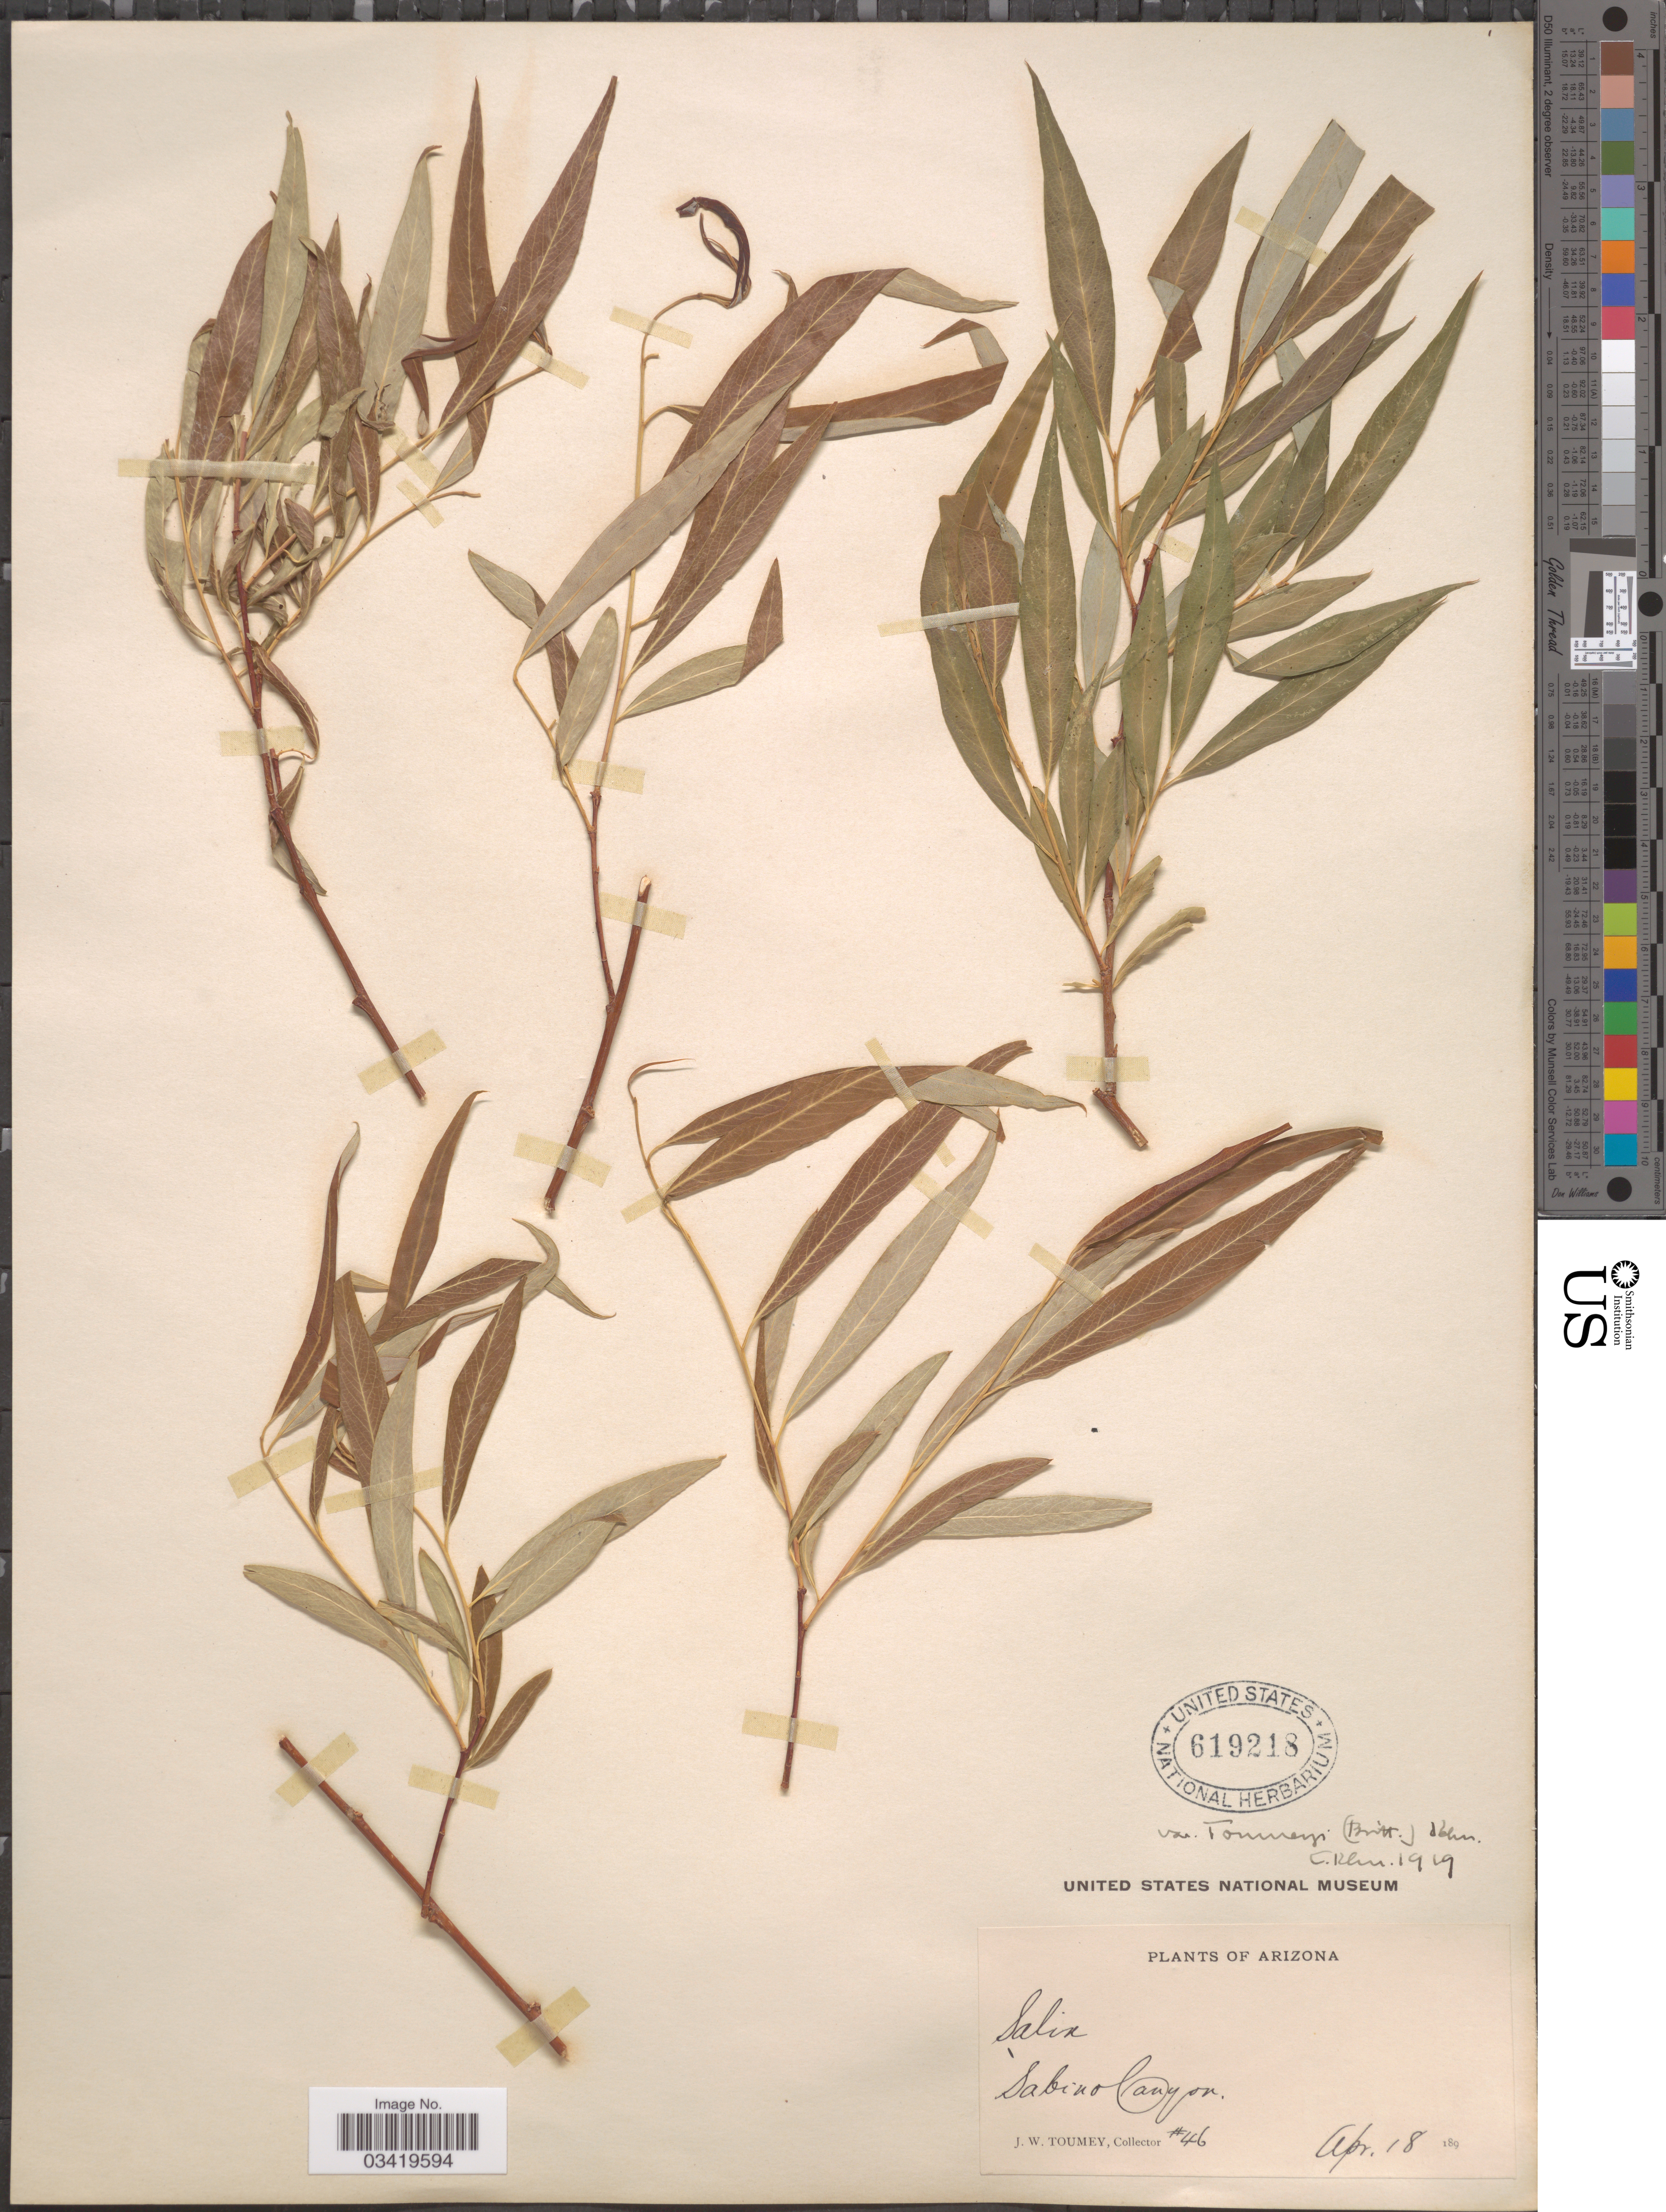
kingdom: Plantae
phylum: Tracheophyta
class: Magnoliopsida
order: Malpighiales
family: Salicaceae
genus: Salix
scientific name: Salix bonplandiana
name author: Kunth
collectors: J. W. Toumey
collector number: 46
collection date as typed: Apr. 18 189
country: United States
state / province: Arizona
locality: Sabino Canyon.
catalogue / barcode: US 619218